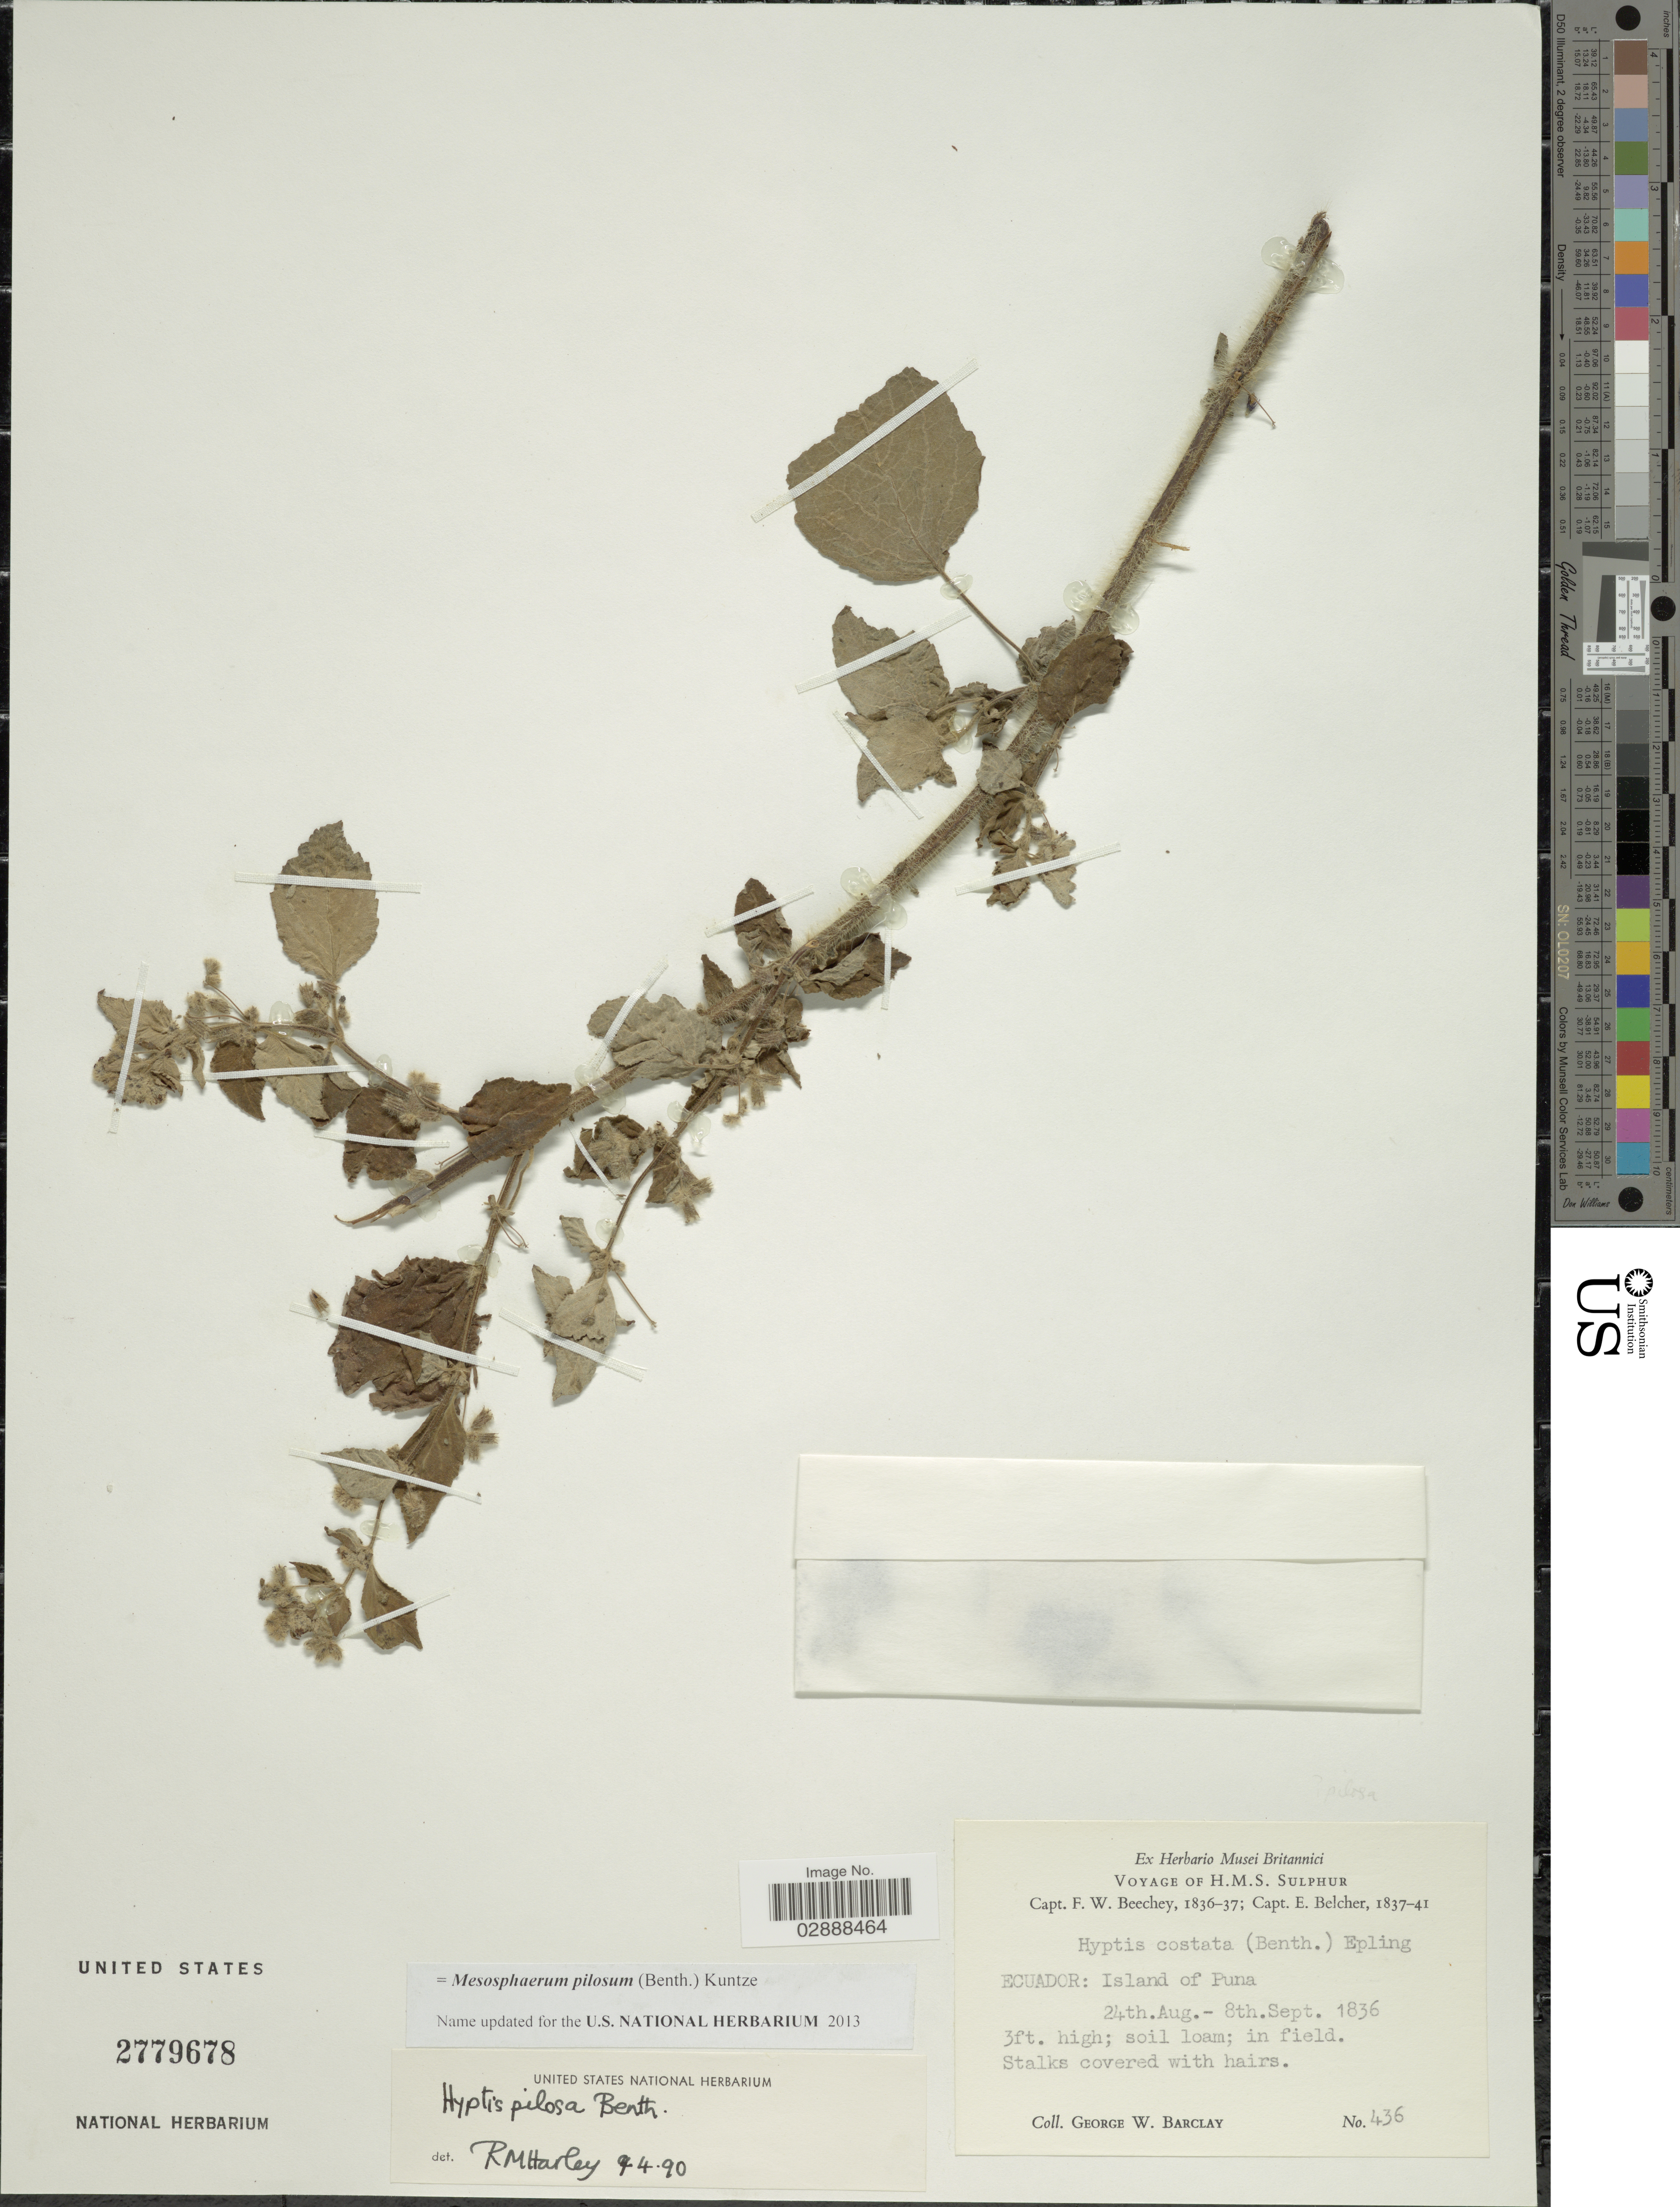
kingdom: Plantae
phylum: Tracheophyta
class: Magnoliopsida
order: Lamiales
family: Lamiaceae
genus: Mesosphaerum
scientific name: Mesosphaerum pilosum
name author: (Benth.) Kuntze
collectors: G. W. Barclay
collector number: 436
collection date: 1836-08-24/1836-09-08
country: Ecuador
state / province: Guayas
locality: Island of Puna.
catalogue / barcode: US 2779678